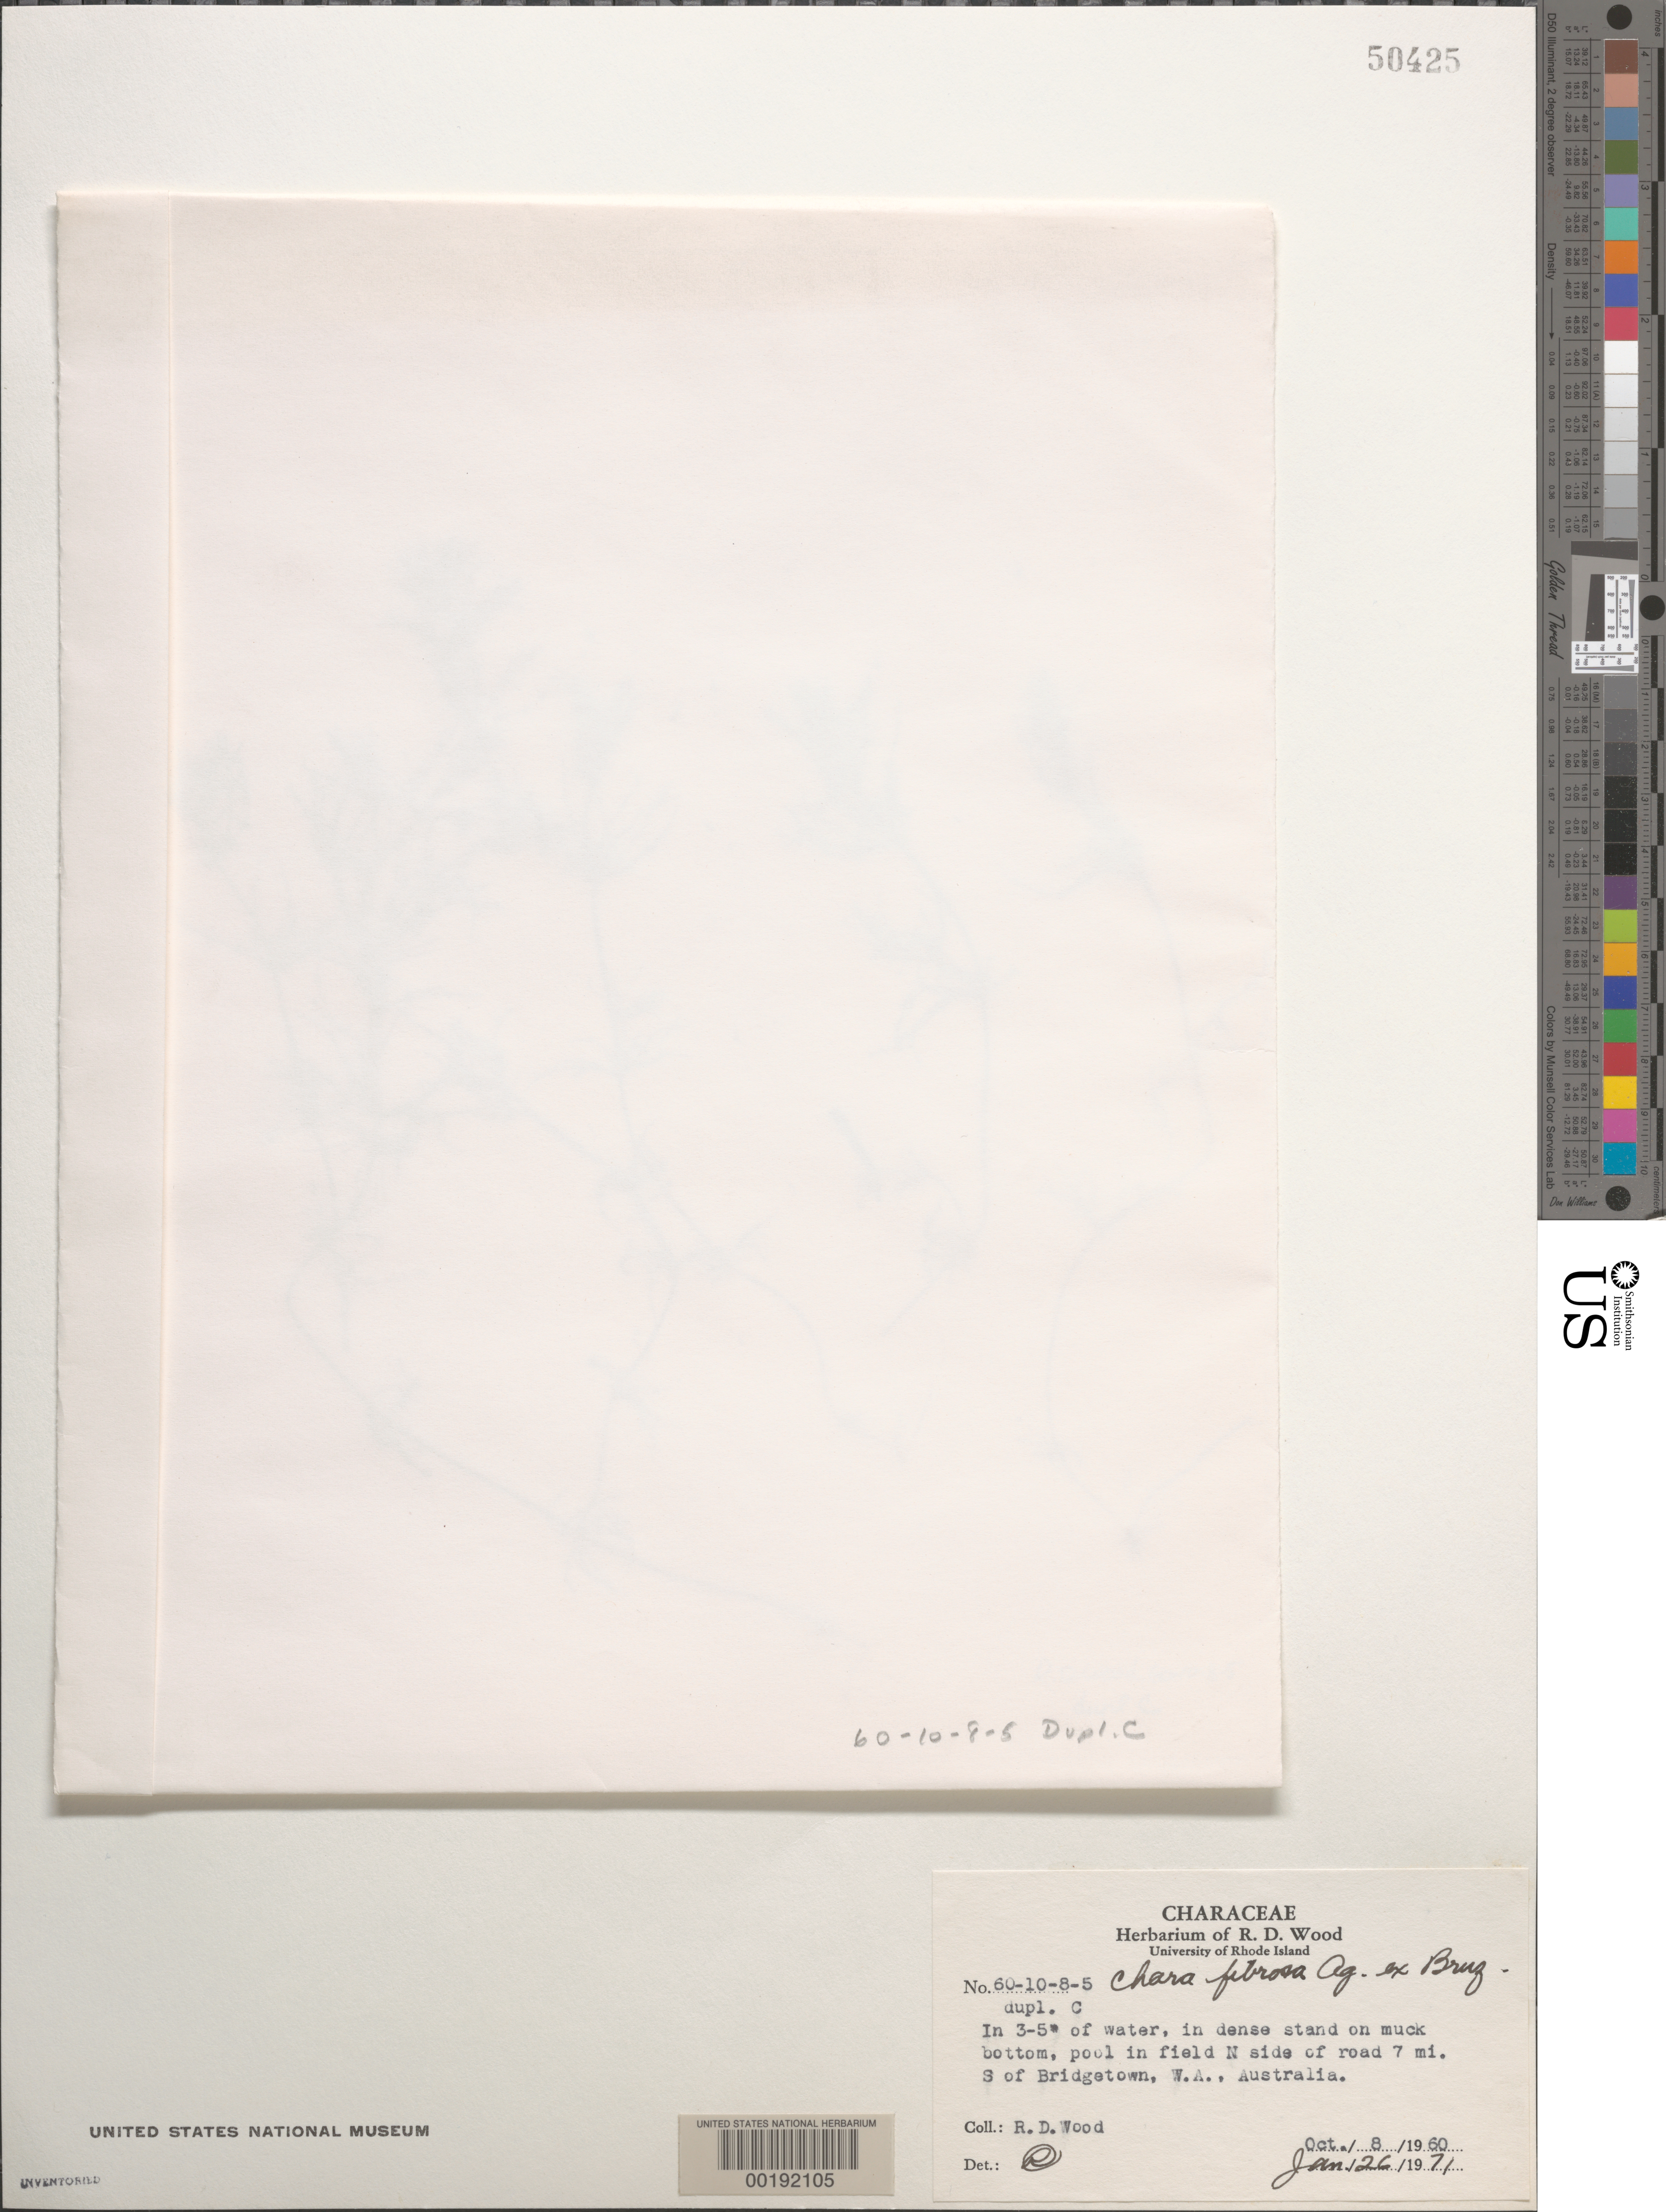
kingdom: Plantae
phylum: Charophyta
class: Charophyceae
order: Charales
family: Characeae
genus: Chara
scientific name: Chara fibrosa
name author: C. Agardh ex Bruzelius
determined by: Wood, R. D.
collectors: R. Wood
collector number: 60-10-8-5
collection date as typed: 08 Oct 1960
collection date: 1960-10-08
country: Australia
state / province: Western Australia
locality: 7 miles south of bridgetown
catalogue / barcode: US 50425